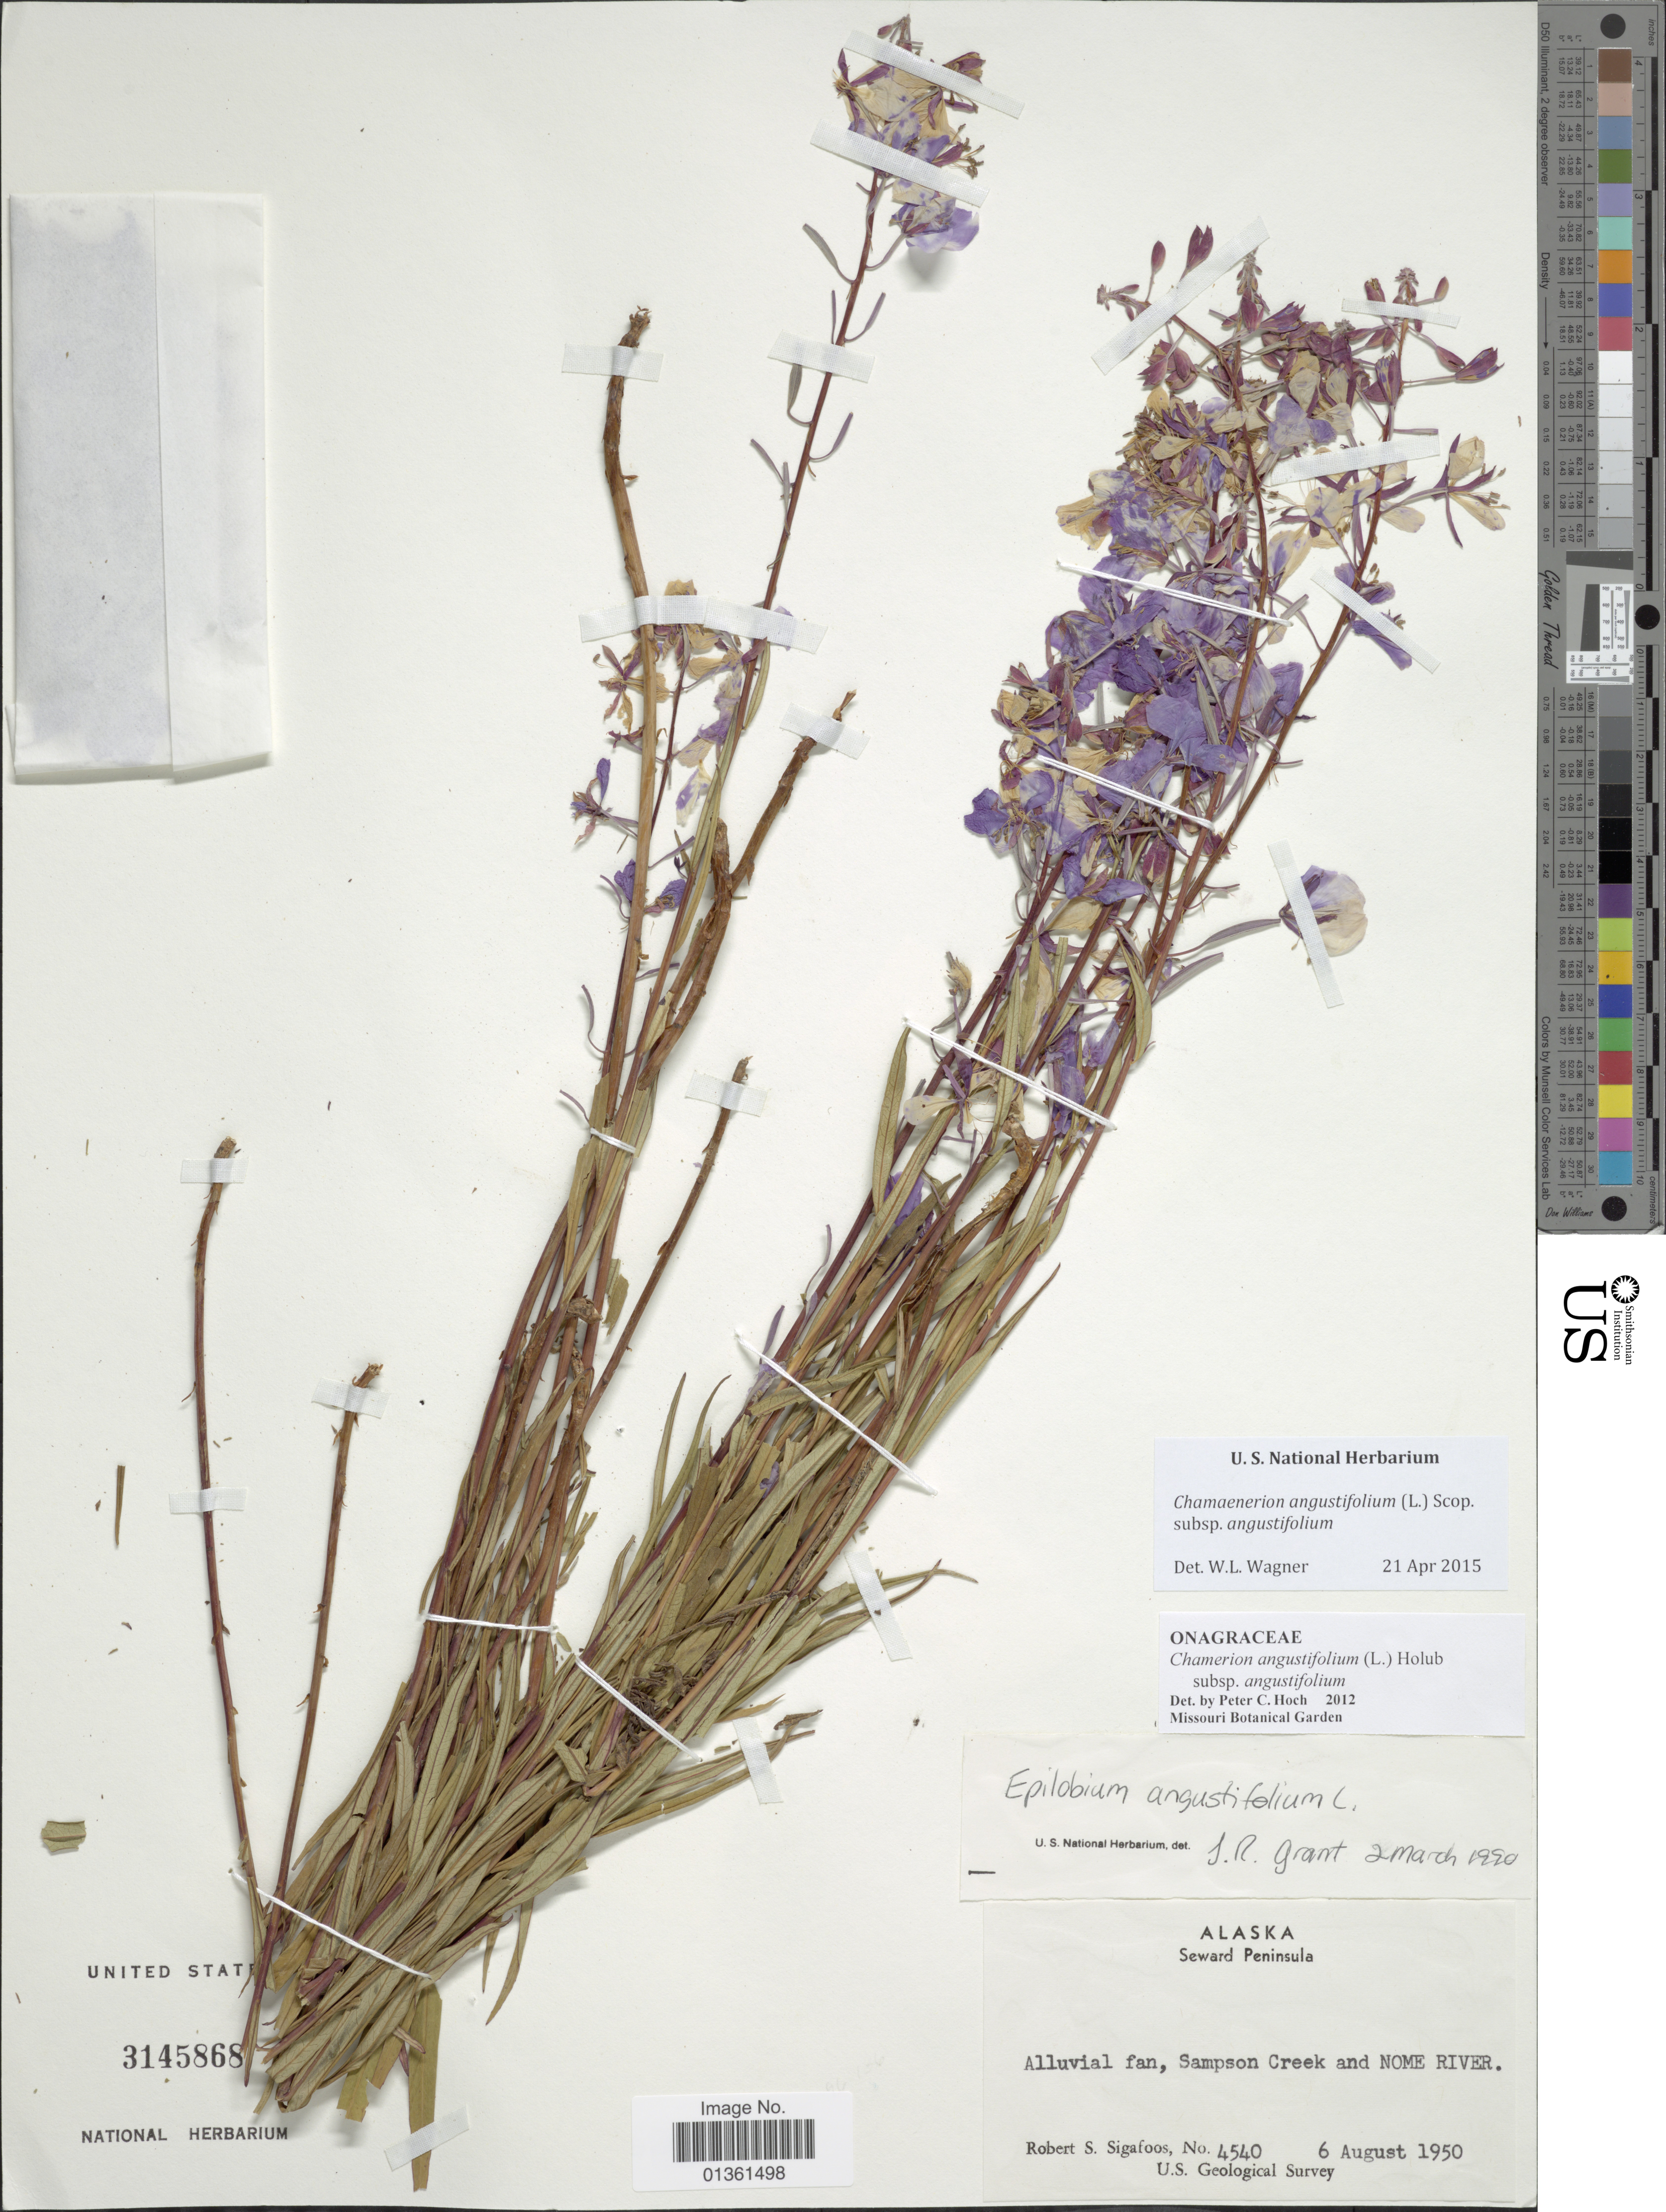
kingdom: Plantae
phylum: Tracheophyta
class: Magnoliopsida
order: Myrtales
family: Onagraceae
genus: Chamaenerion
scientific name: Chamaenerion angustifolium subsp. angustifolium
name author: (L.) Scop.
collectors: R. Sigafoos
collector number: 4540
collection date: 1950-08-06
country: United States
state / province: Alaska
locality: Seward Peninsula. Alluvial fan, Sampson Creek and Nome River.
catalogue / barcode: US 3145868